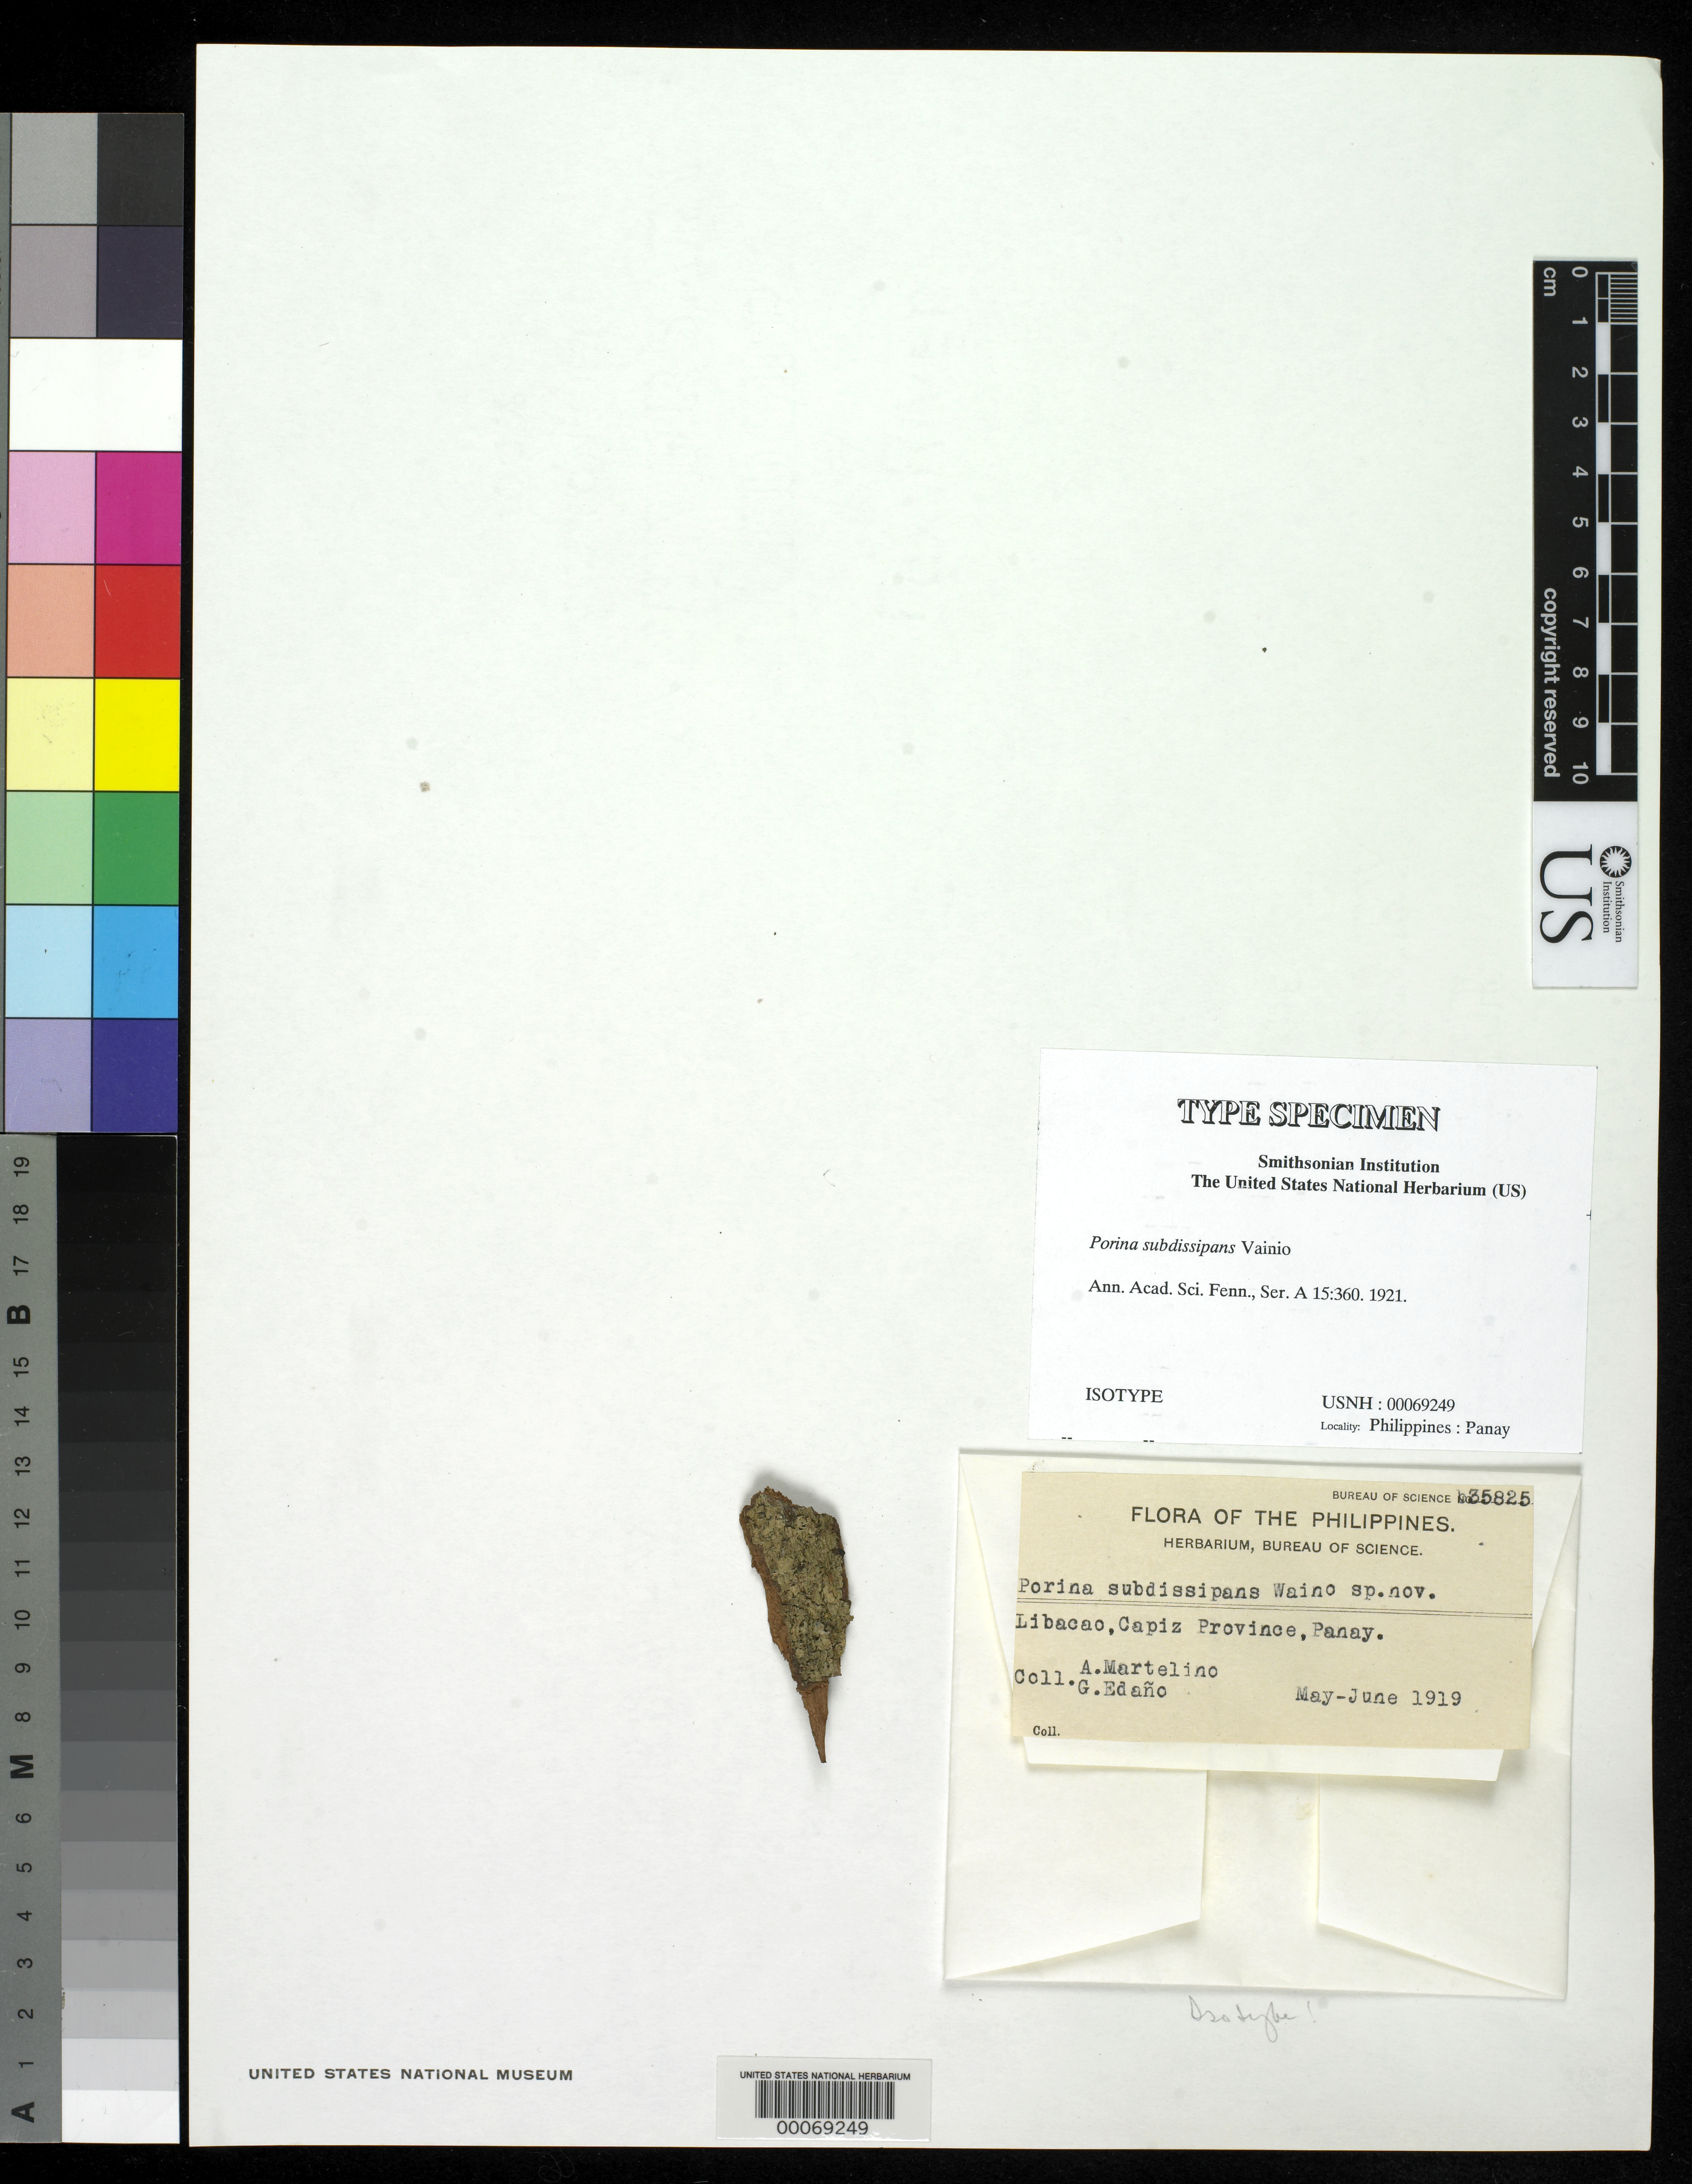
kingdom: Fungi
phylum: Ascomycota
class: Lecanoromycetes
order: Ostropales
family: Porinaceae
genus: Porina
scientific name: Porina subdissipans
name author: Vain.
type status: Isotype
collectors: A. Martelino & G. E. Edaño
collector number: Bur. Sci. 35825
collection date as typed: May 1919 to -- Jun 1919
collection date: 1919-05/1919-06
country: Philippines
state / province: Western Visayas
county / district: Capiz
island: Panay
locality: Libacao.